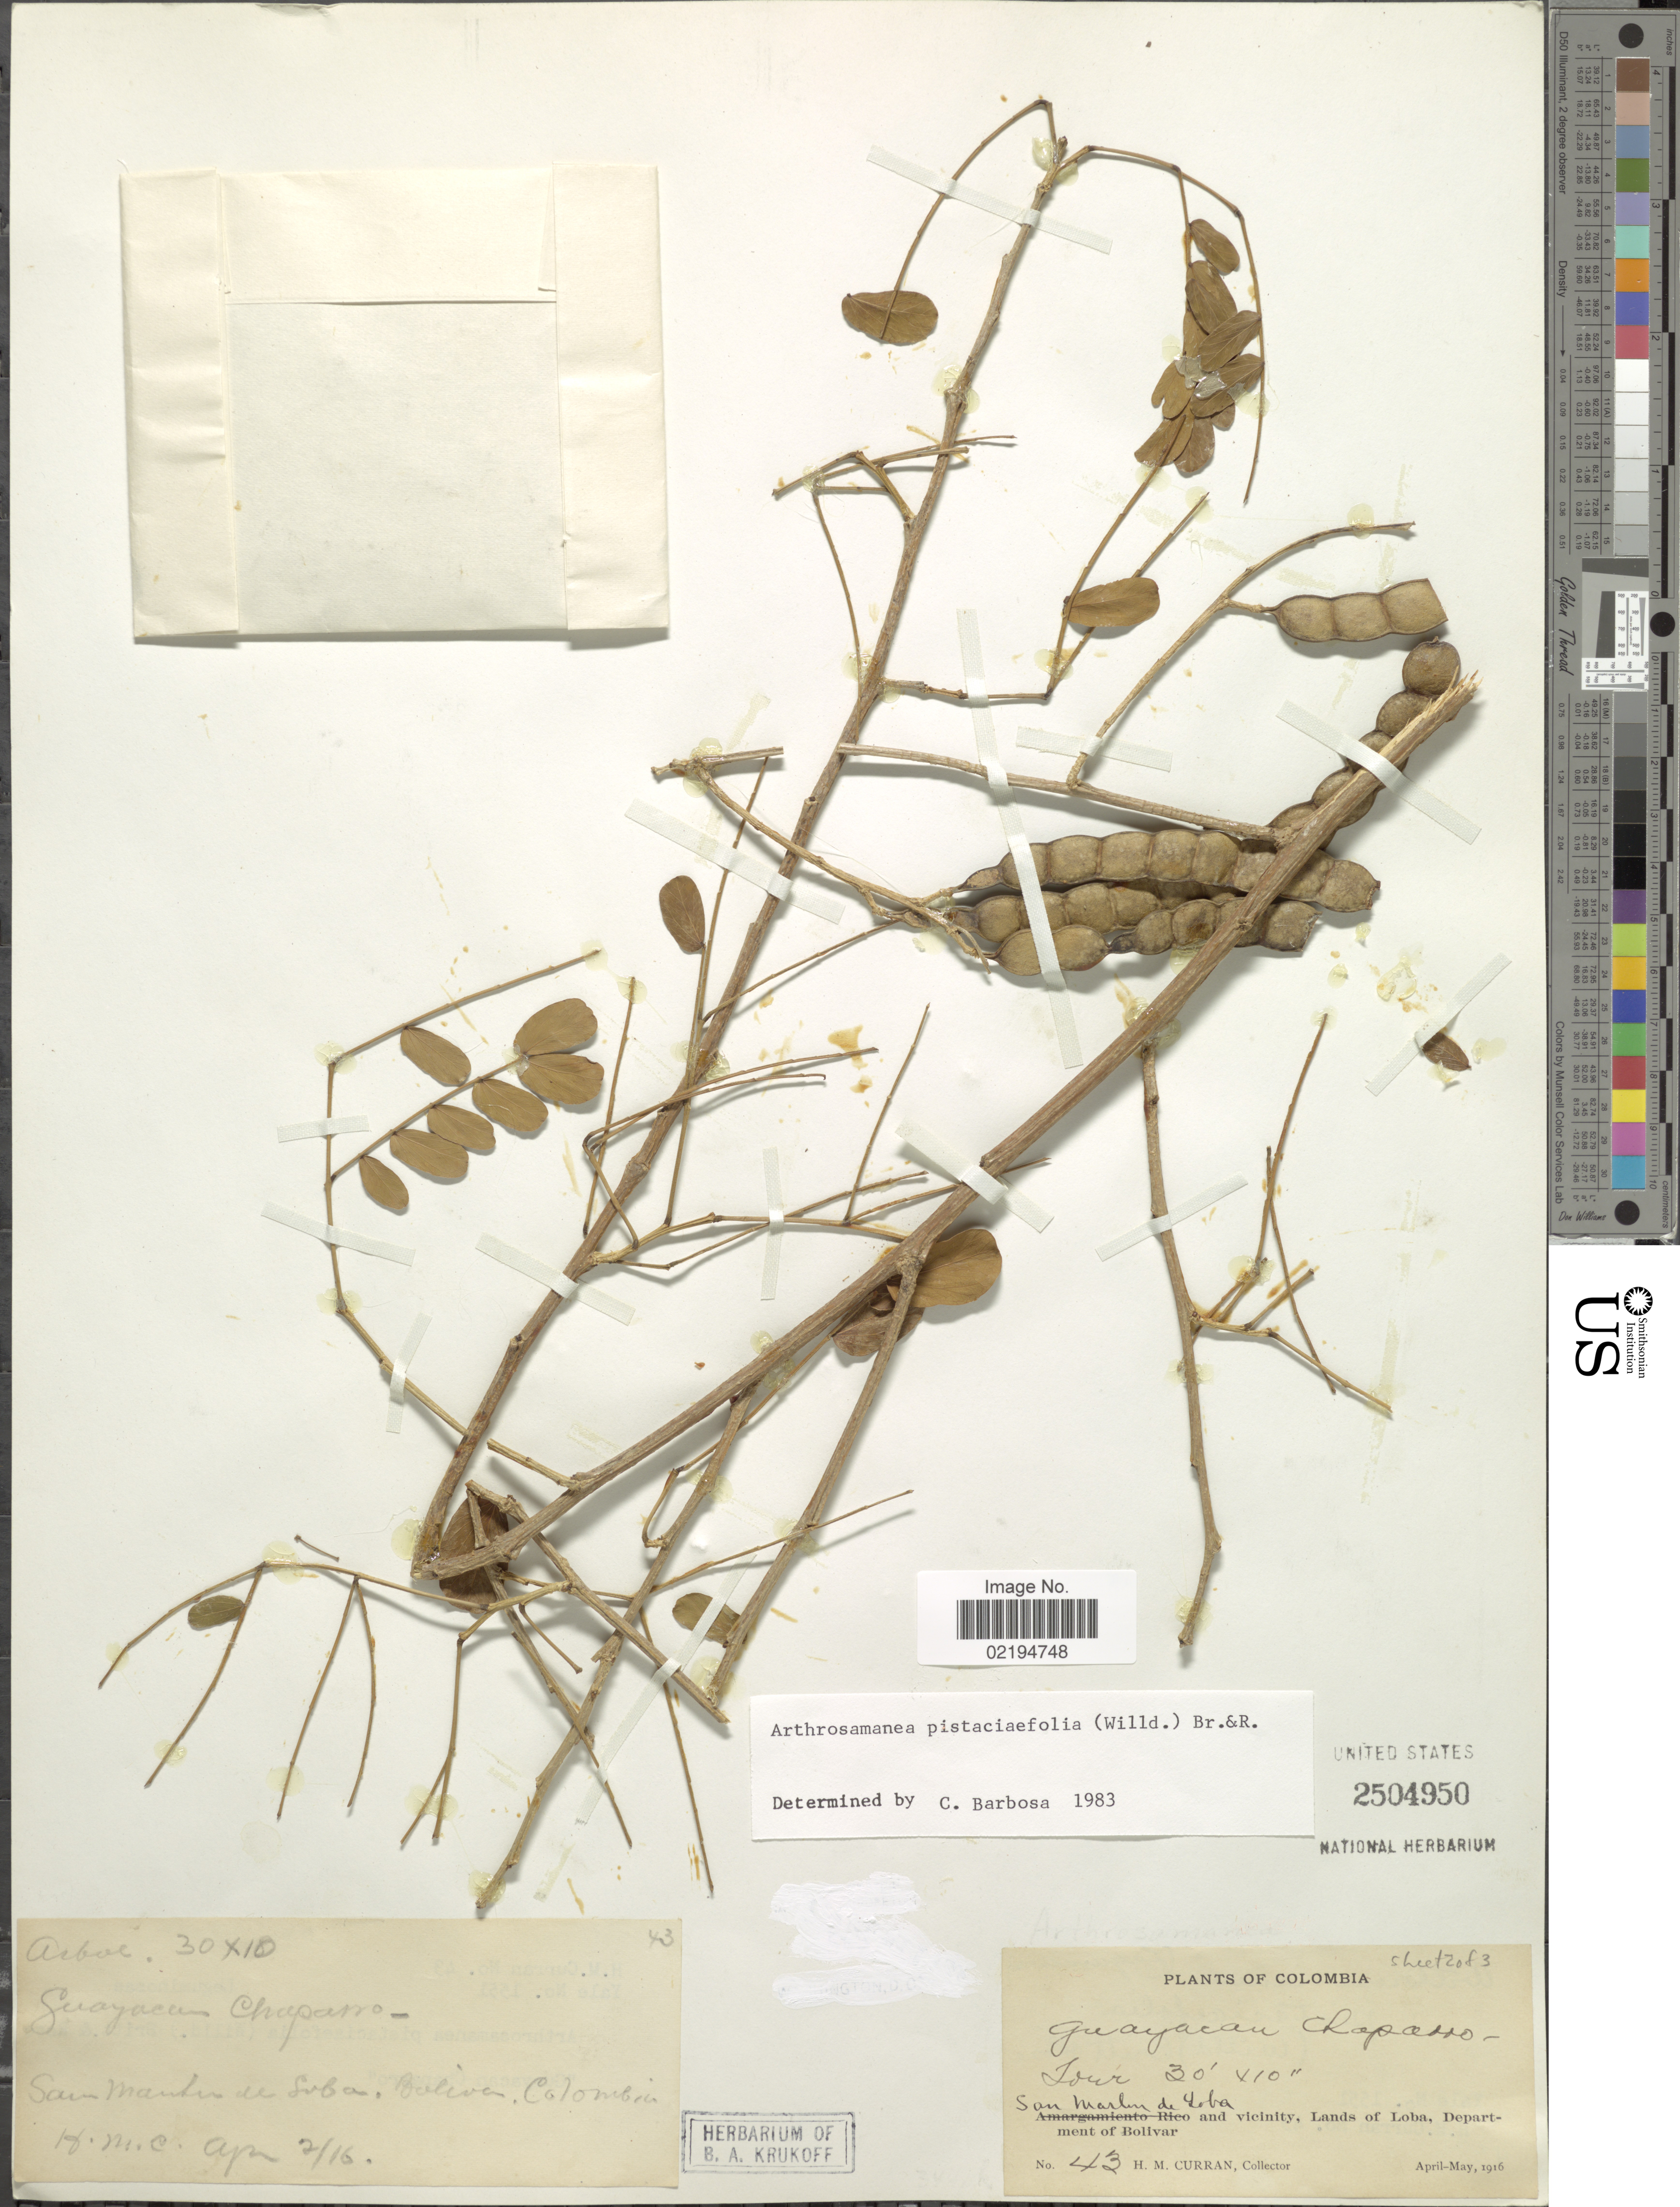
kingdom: Plantae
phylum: Tracheophyta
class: Magnoliopsida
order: Fabales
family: Fabaceae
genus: Pseudalbizzia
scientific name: Pseudalbizzia pistaciifolia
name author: (Willd.) Koenen & Duno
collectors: H. M. Curran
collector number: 43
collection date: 1916-04/1916-05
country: Colombia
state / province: Bolívar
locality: San Martin de Loba and vicinity, Lands of Loba.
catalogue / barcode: US 2504950